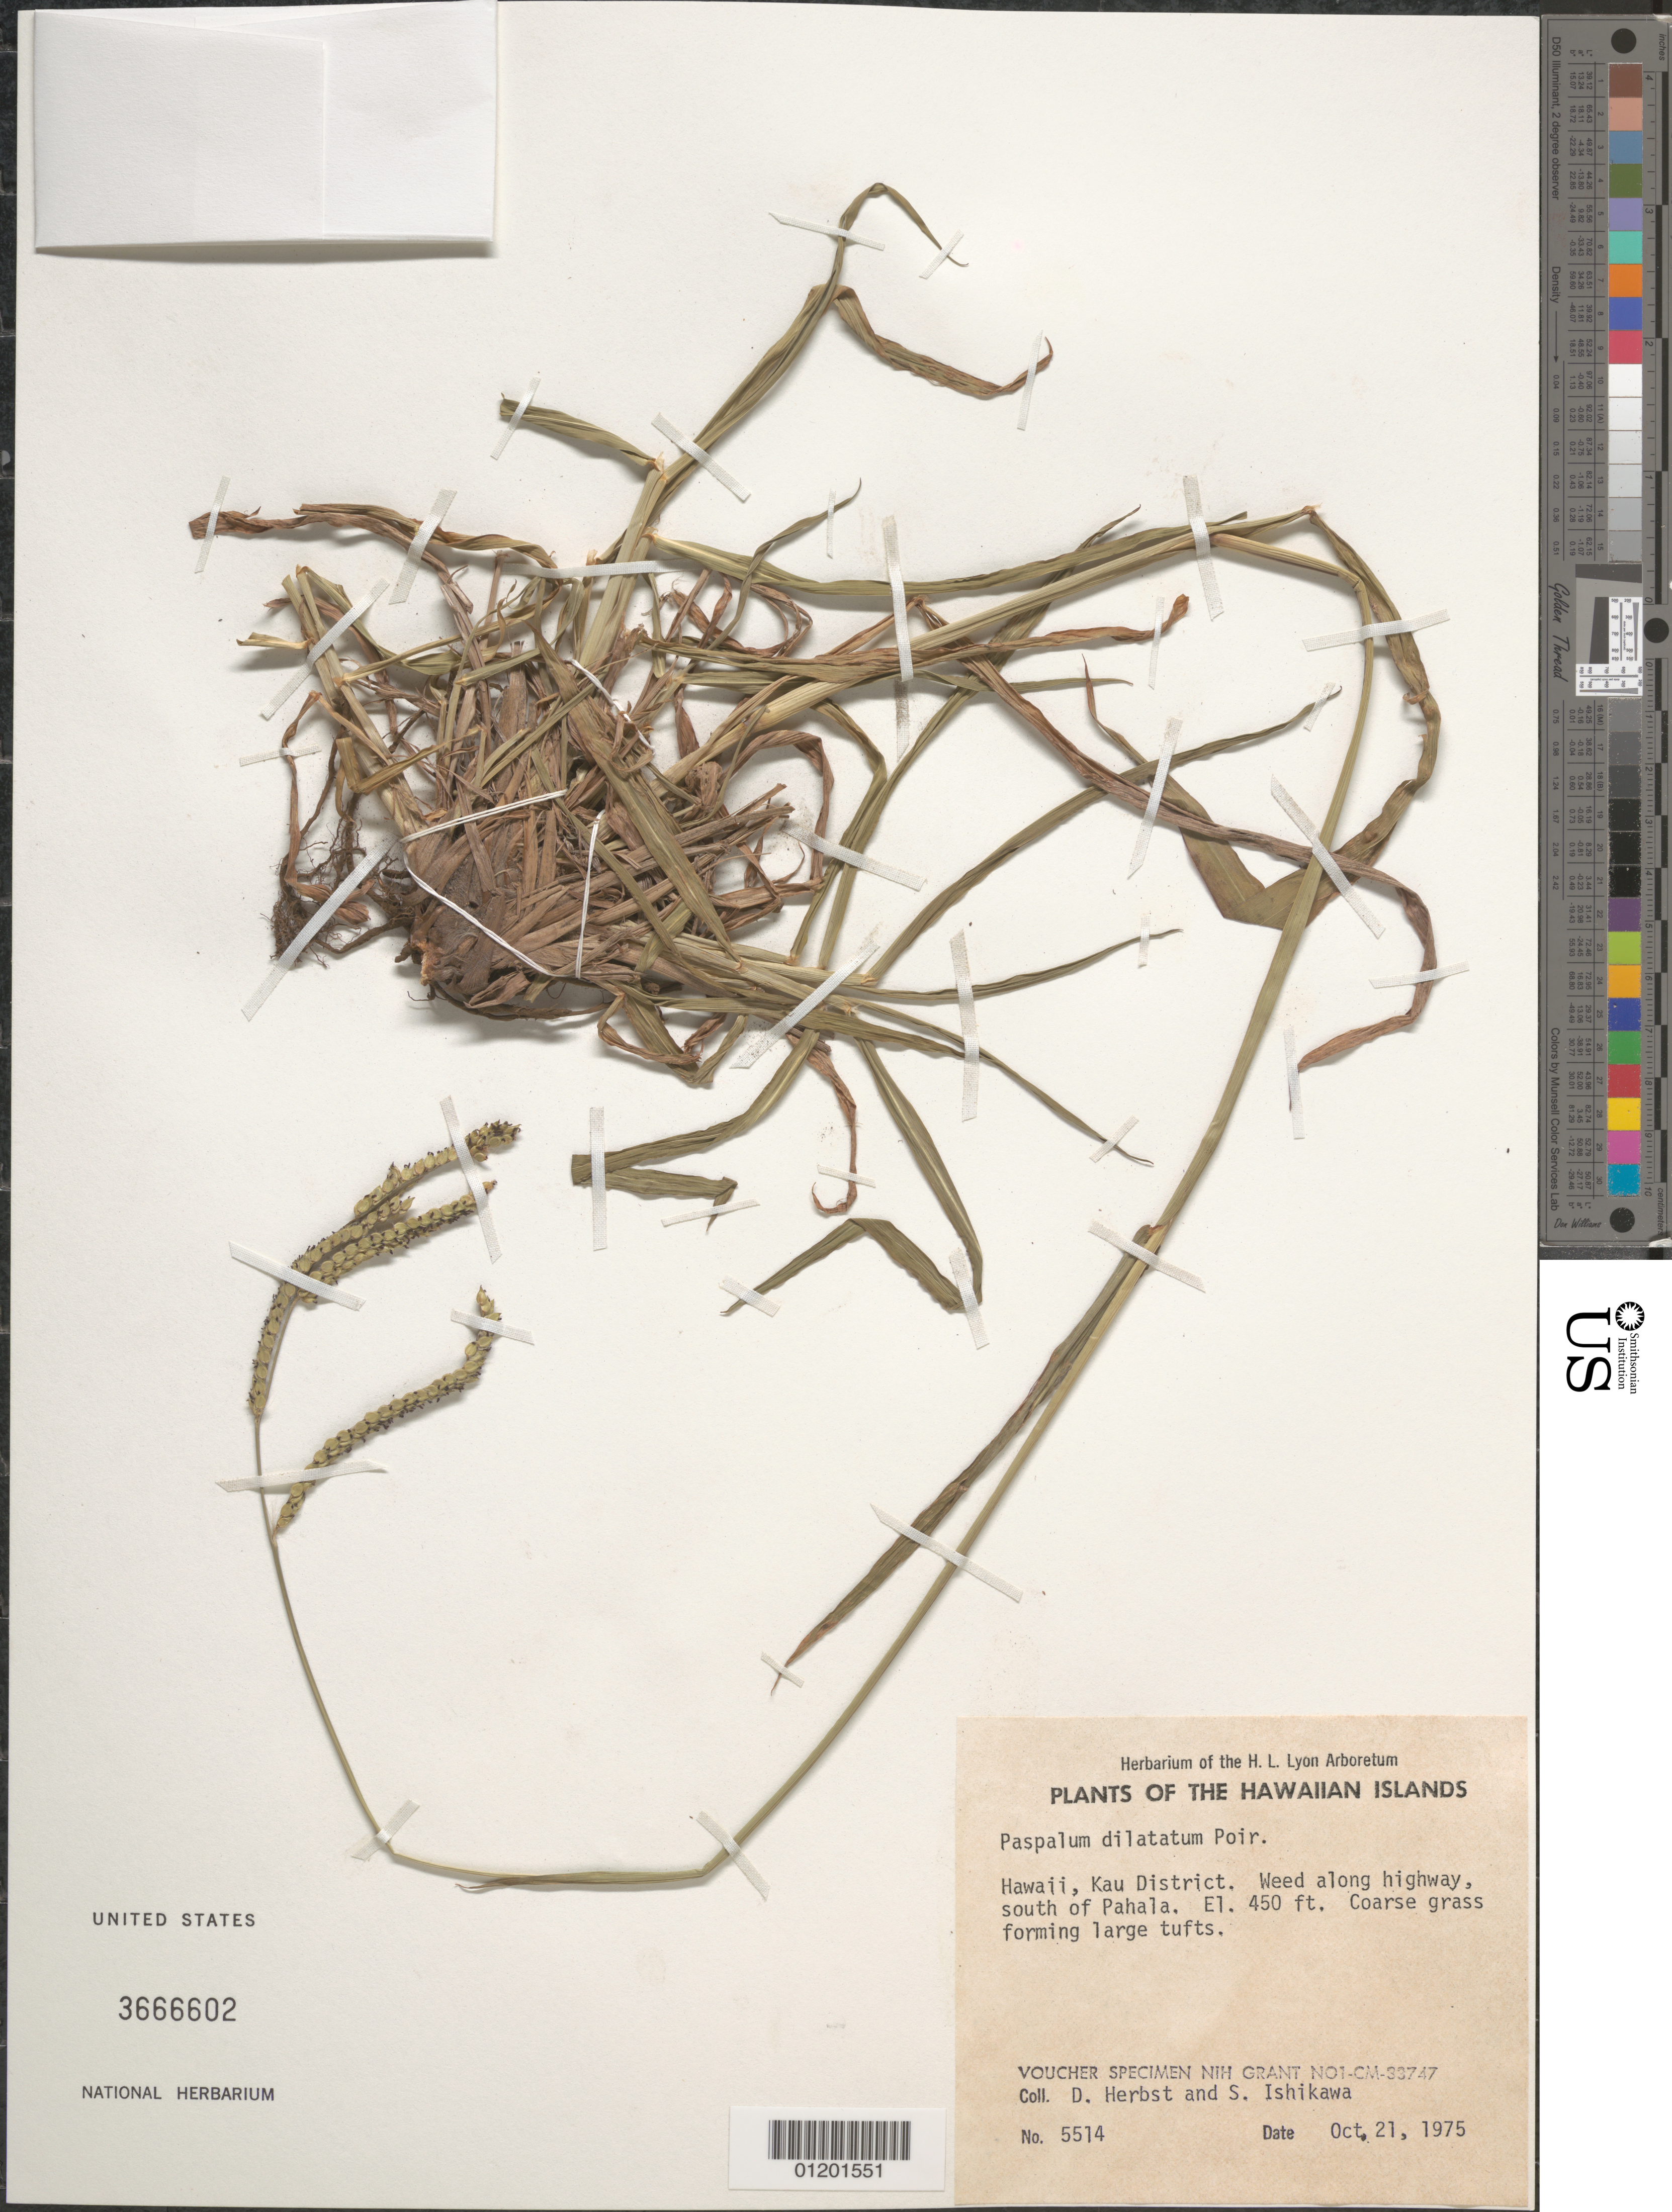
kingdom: Plantae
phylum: Tracheophyta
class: Liliopsida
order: Poales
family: Poaceae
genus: Paspalum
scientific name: Paspalum dilatatum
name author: Poir.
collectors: D. R. Herbst & S. Ishikawa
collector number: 5514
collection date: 1975-10-21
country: United States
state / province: Hawaii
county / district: Hawaii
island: Hawaii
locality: Kau District, along highway south of Pahala.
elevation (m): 137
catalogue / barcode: US 3666602